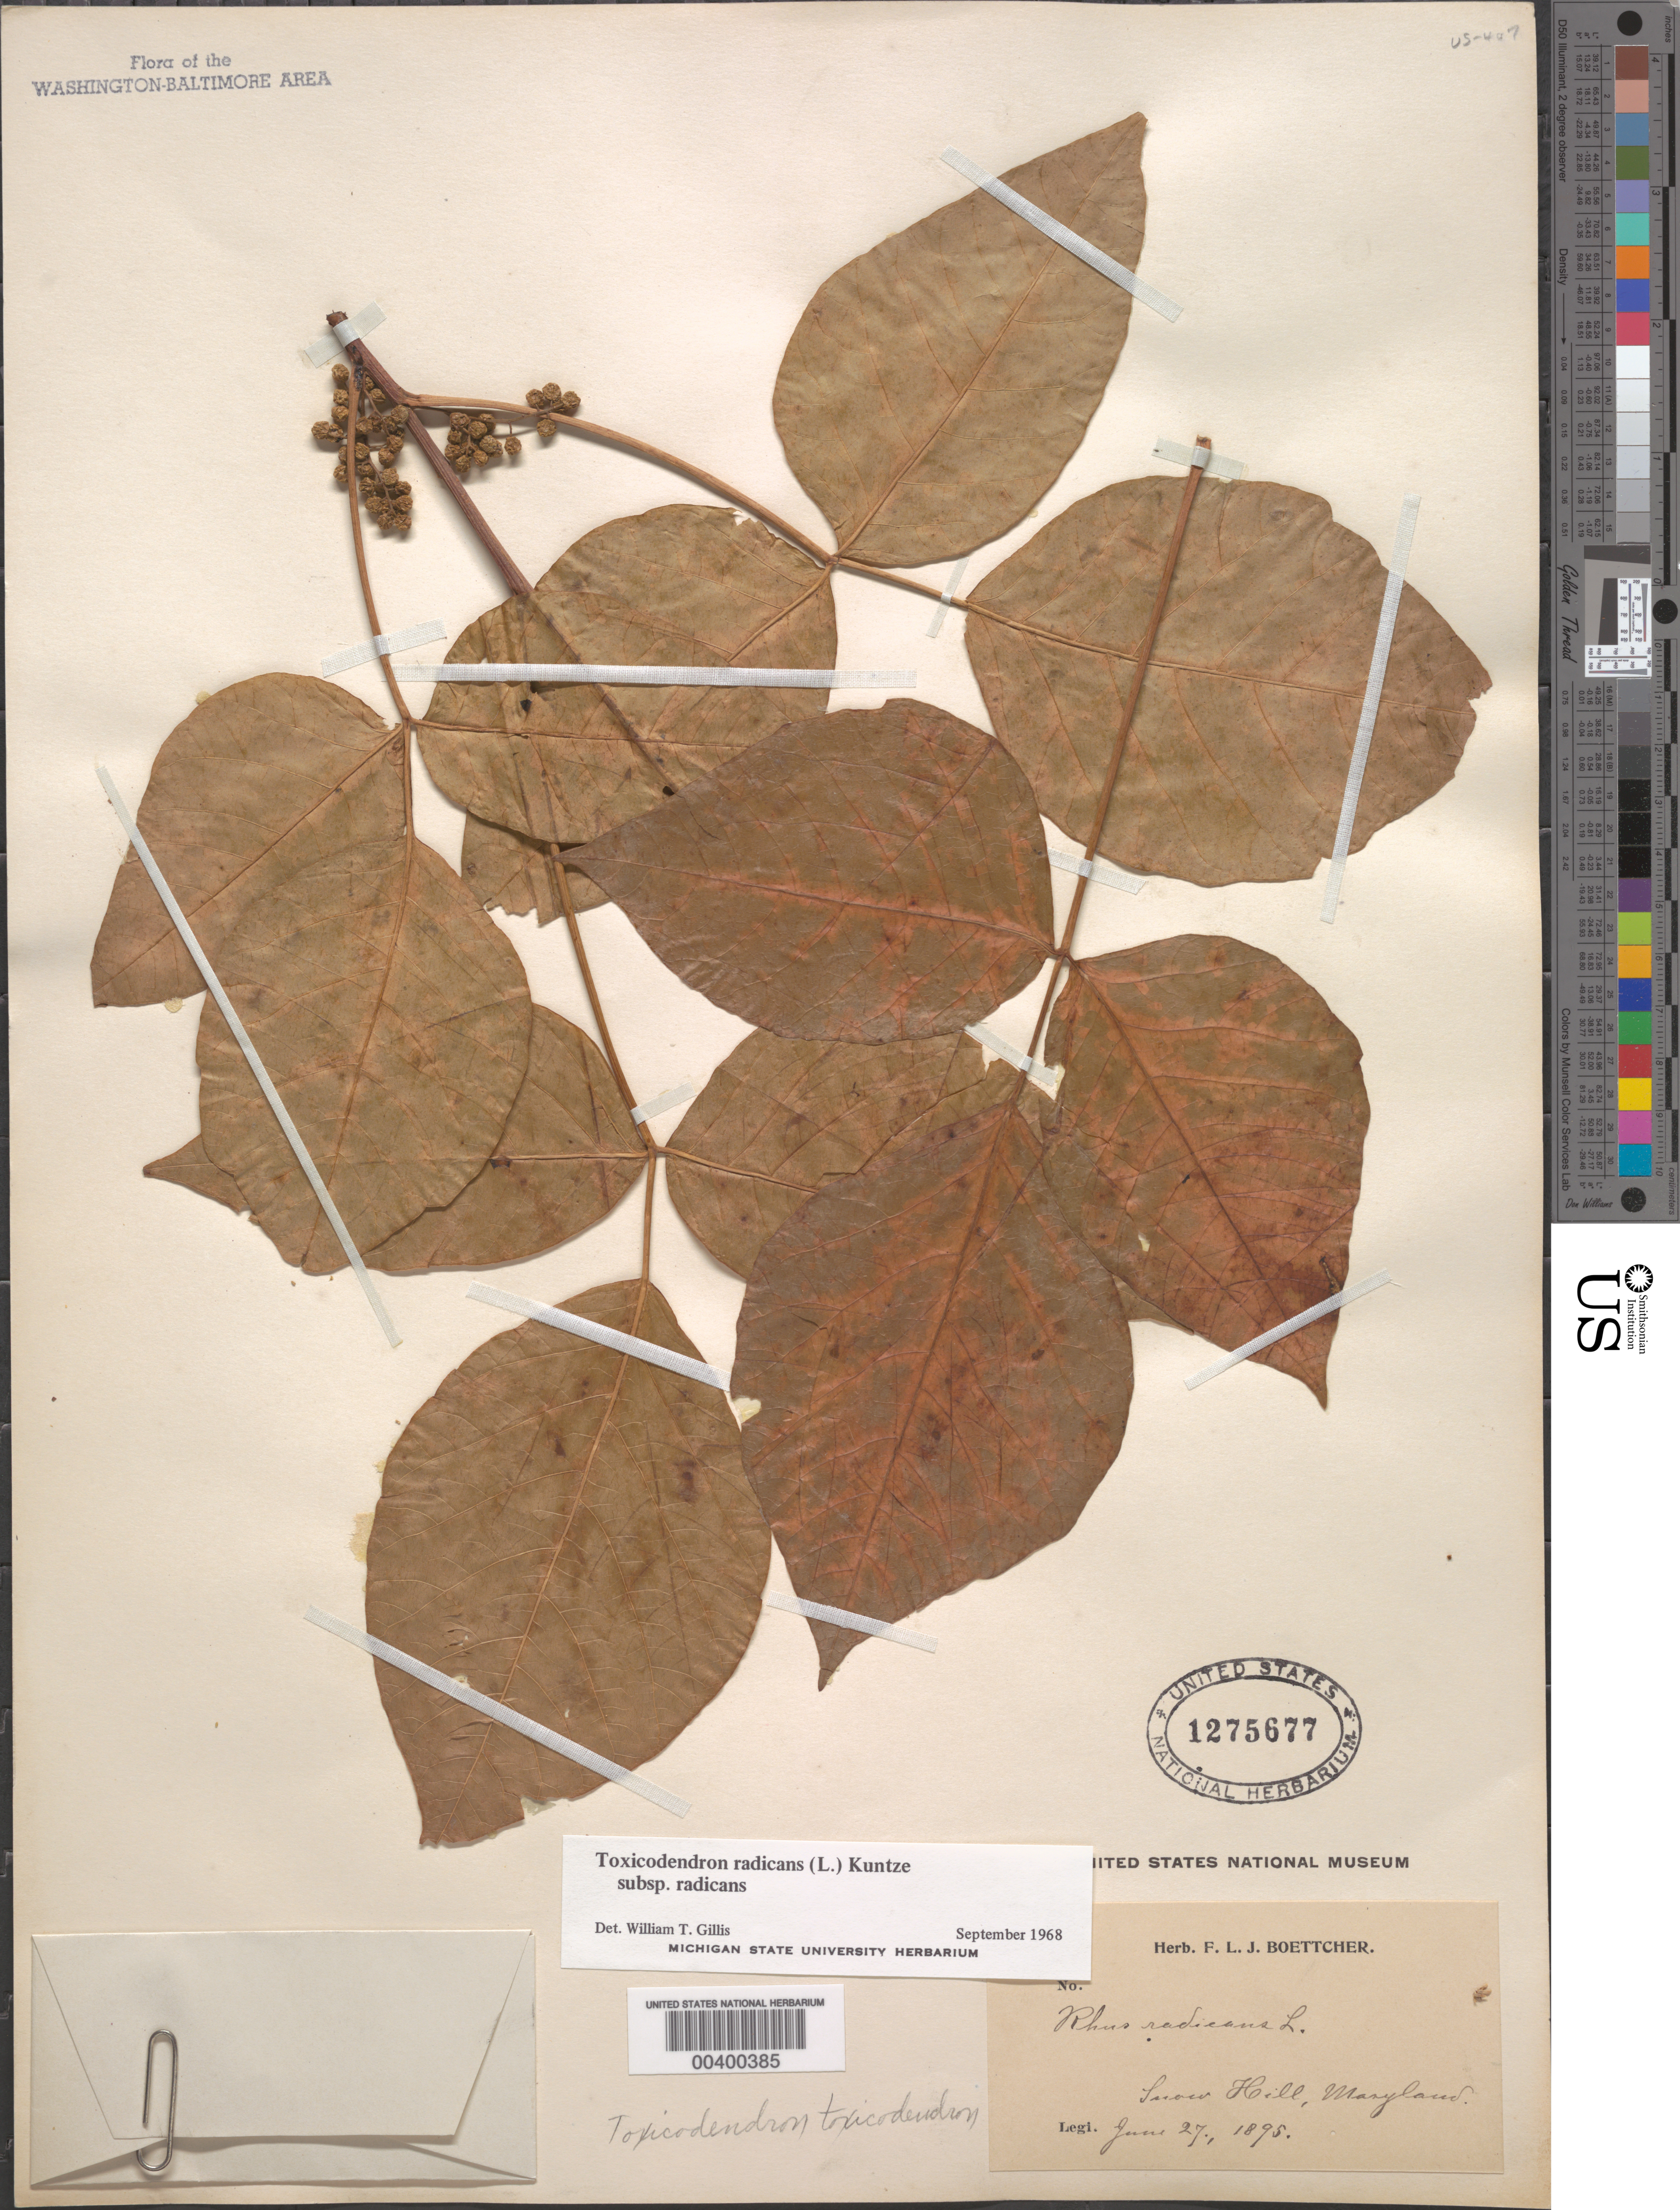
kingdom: Plantae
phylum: Tracheophyta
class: Magnoliopsida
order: Sapindales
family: Anacardiaceae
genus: Toxicodendron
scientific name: Toxicodendron radicans subsp. radicans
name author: (L.) Kuntze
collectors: F. Boettcher & W. T. Gillis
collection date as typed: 27 Jun 1895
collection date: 1895-06-27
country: United States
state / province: Maryland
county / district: Worcester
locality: Snow Hill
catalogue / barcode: US 1275677